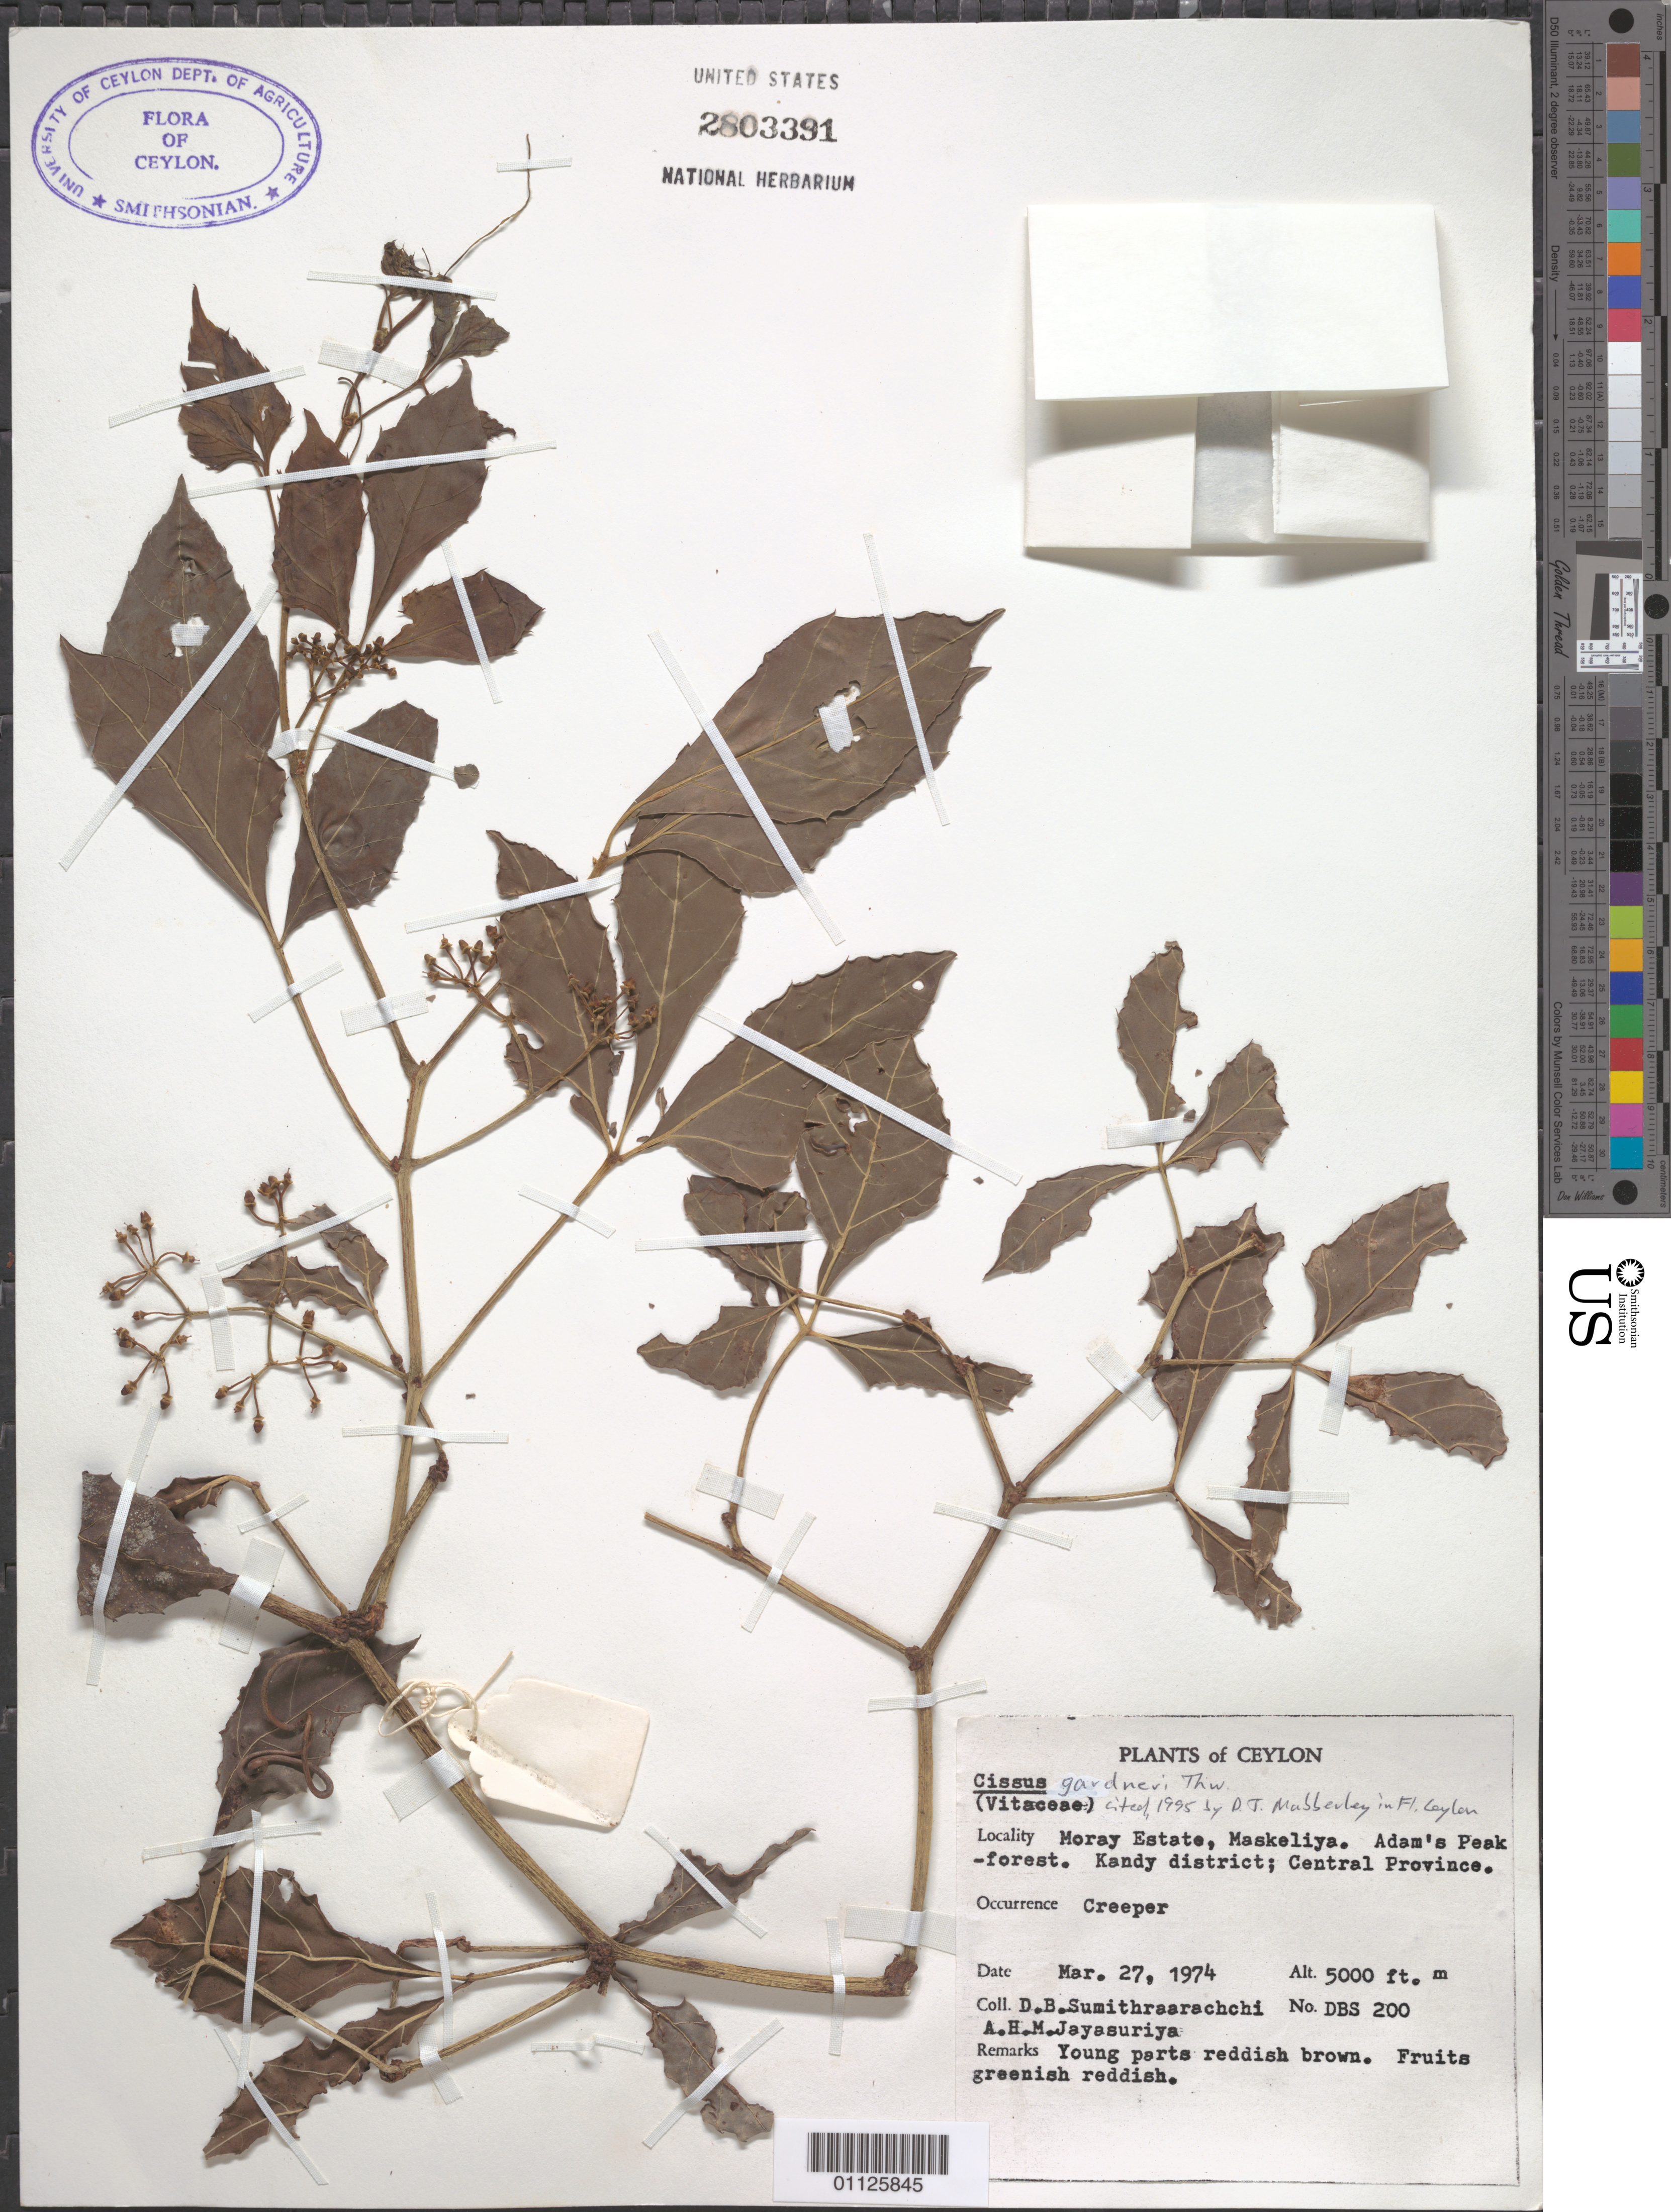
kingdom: Plantae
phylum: Tracheophyta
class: Magnoliopsida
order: Vitales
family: Vitaceae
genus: Cissus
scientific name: Cissus gardneri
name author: Thwaites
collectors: D. B. Sumithraarachchi & A. H. Jayasuriya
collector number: DBS 200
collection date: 1974-03-27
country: Sri Lanka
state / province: Central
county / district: Kandy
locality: Moray Estate, Maskeliya. Adam's Peak - forest.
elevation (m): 1524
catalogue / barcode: US 2803391